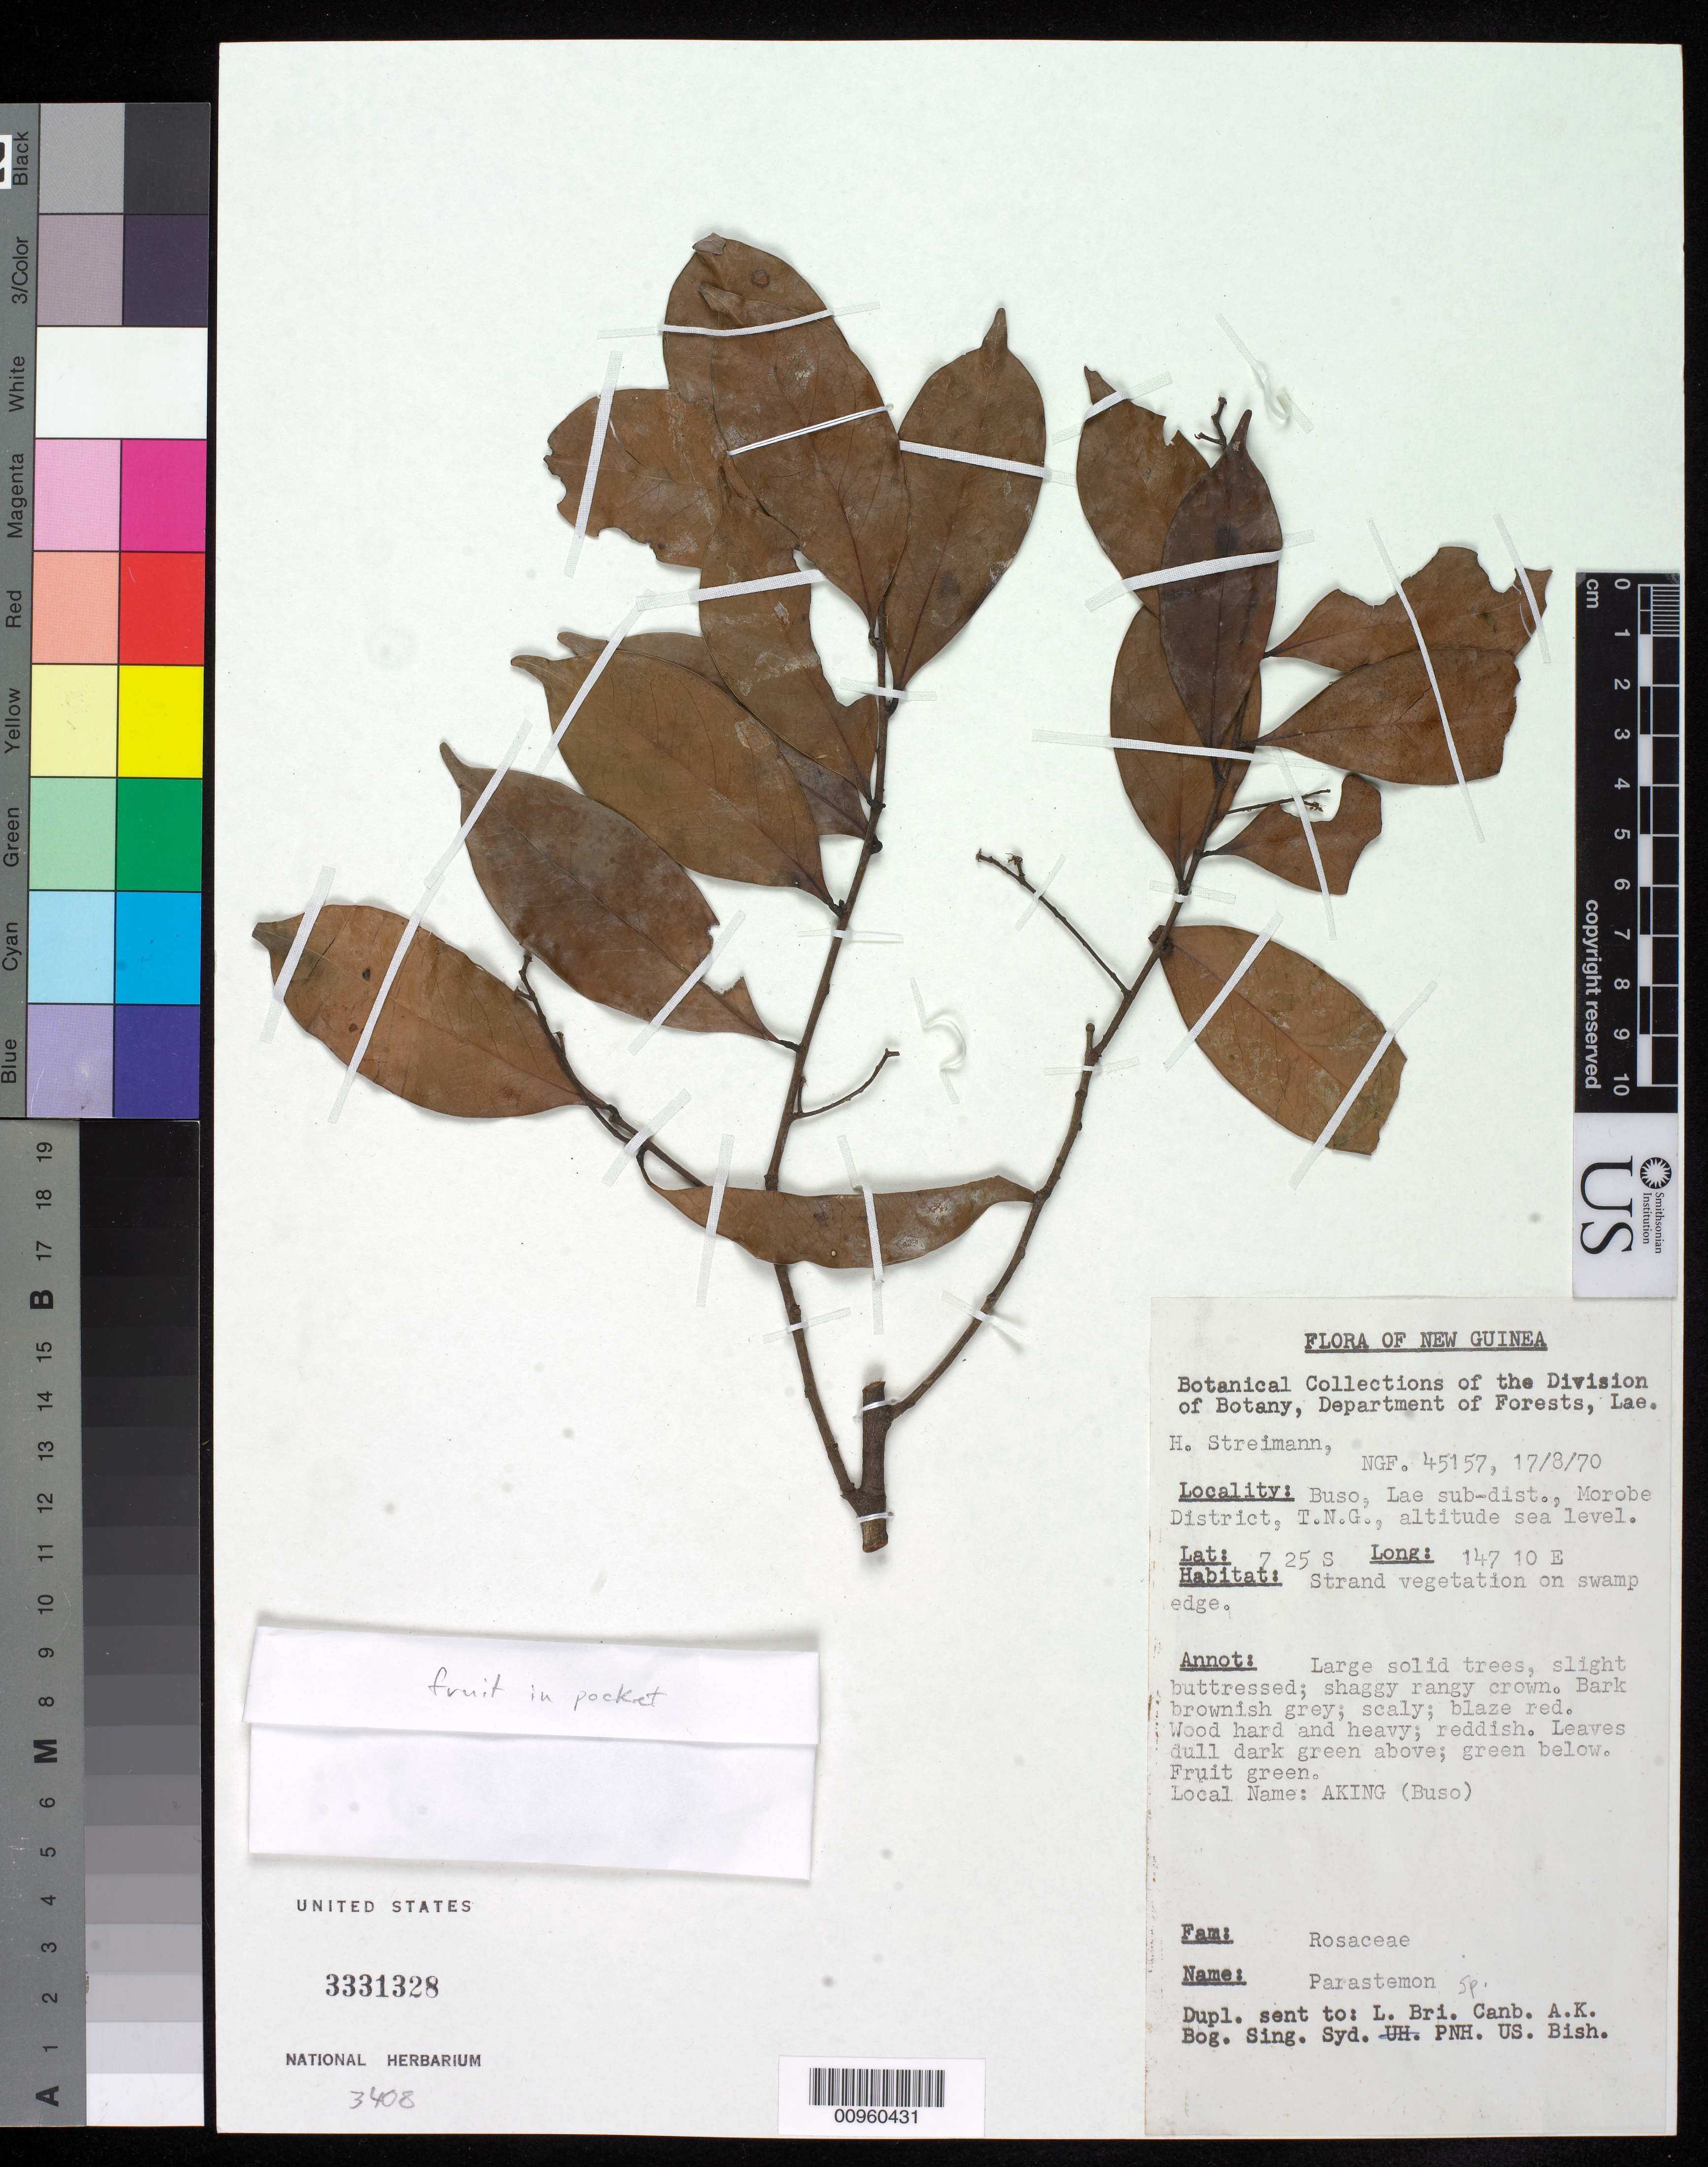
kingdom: Plantae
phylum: Tracheophyta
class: Magnoliopsida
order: Malpighiales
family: Chrysobalanaceae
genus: Parastemon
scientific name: Parastemon sp.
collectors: H. Streimann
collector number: NGF 45157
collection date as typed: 17 Aug 1970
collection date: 1970-08-17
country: Papua New Guinea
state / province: Morobe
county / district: Lae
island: New Guinea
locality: Buso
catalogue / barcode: US 3331328